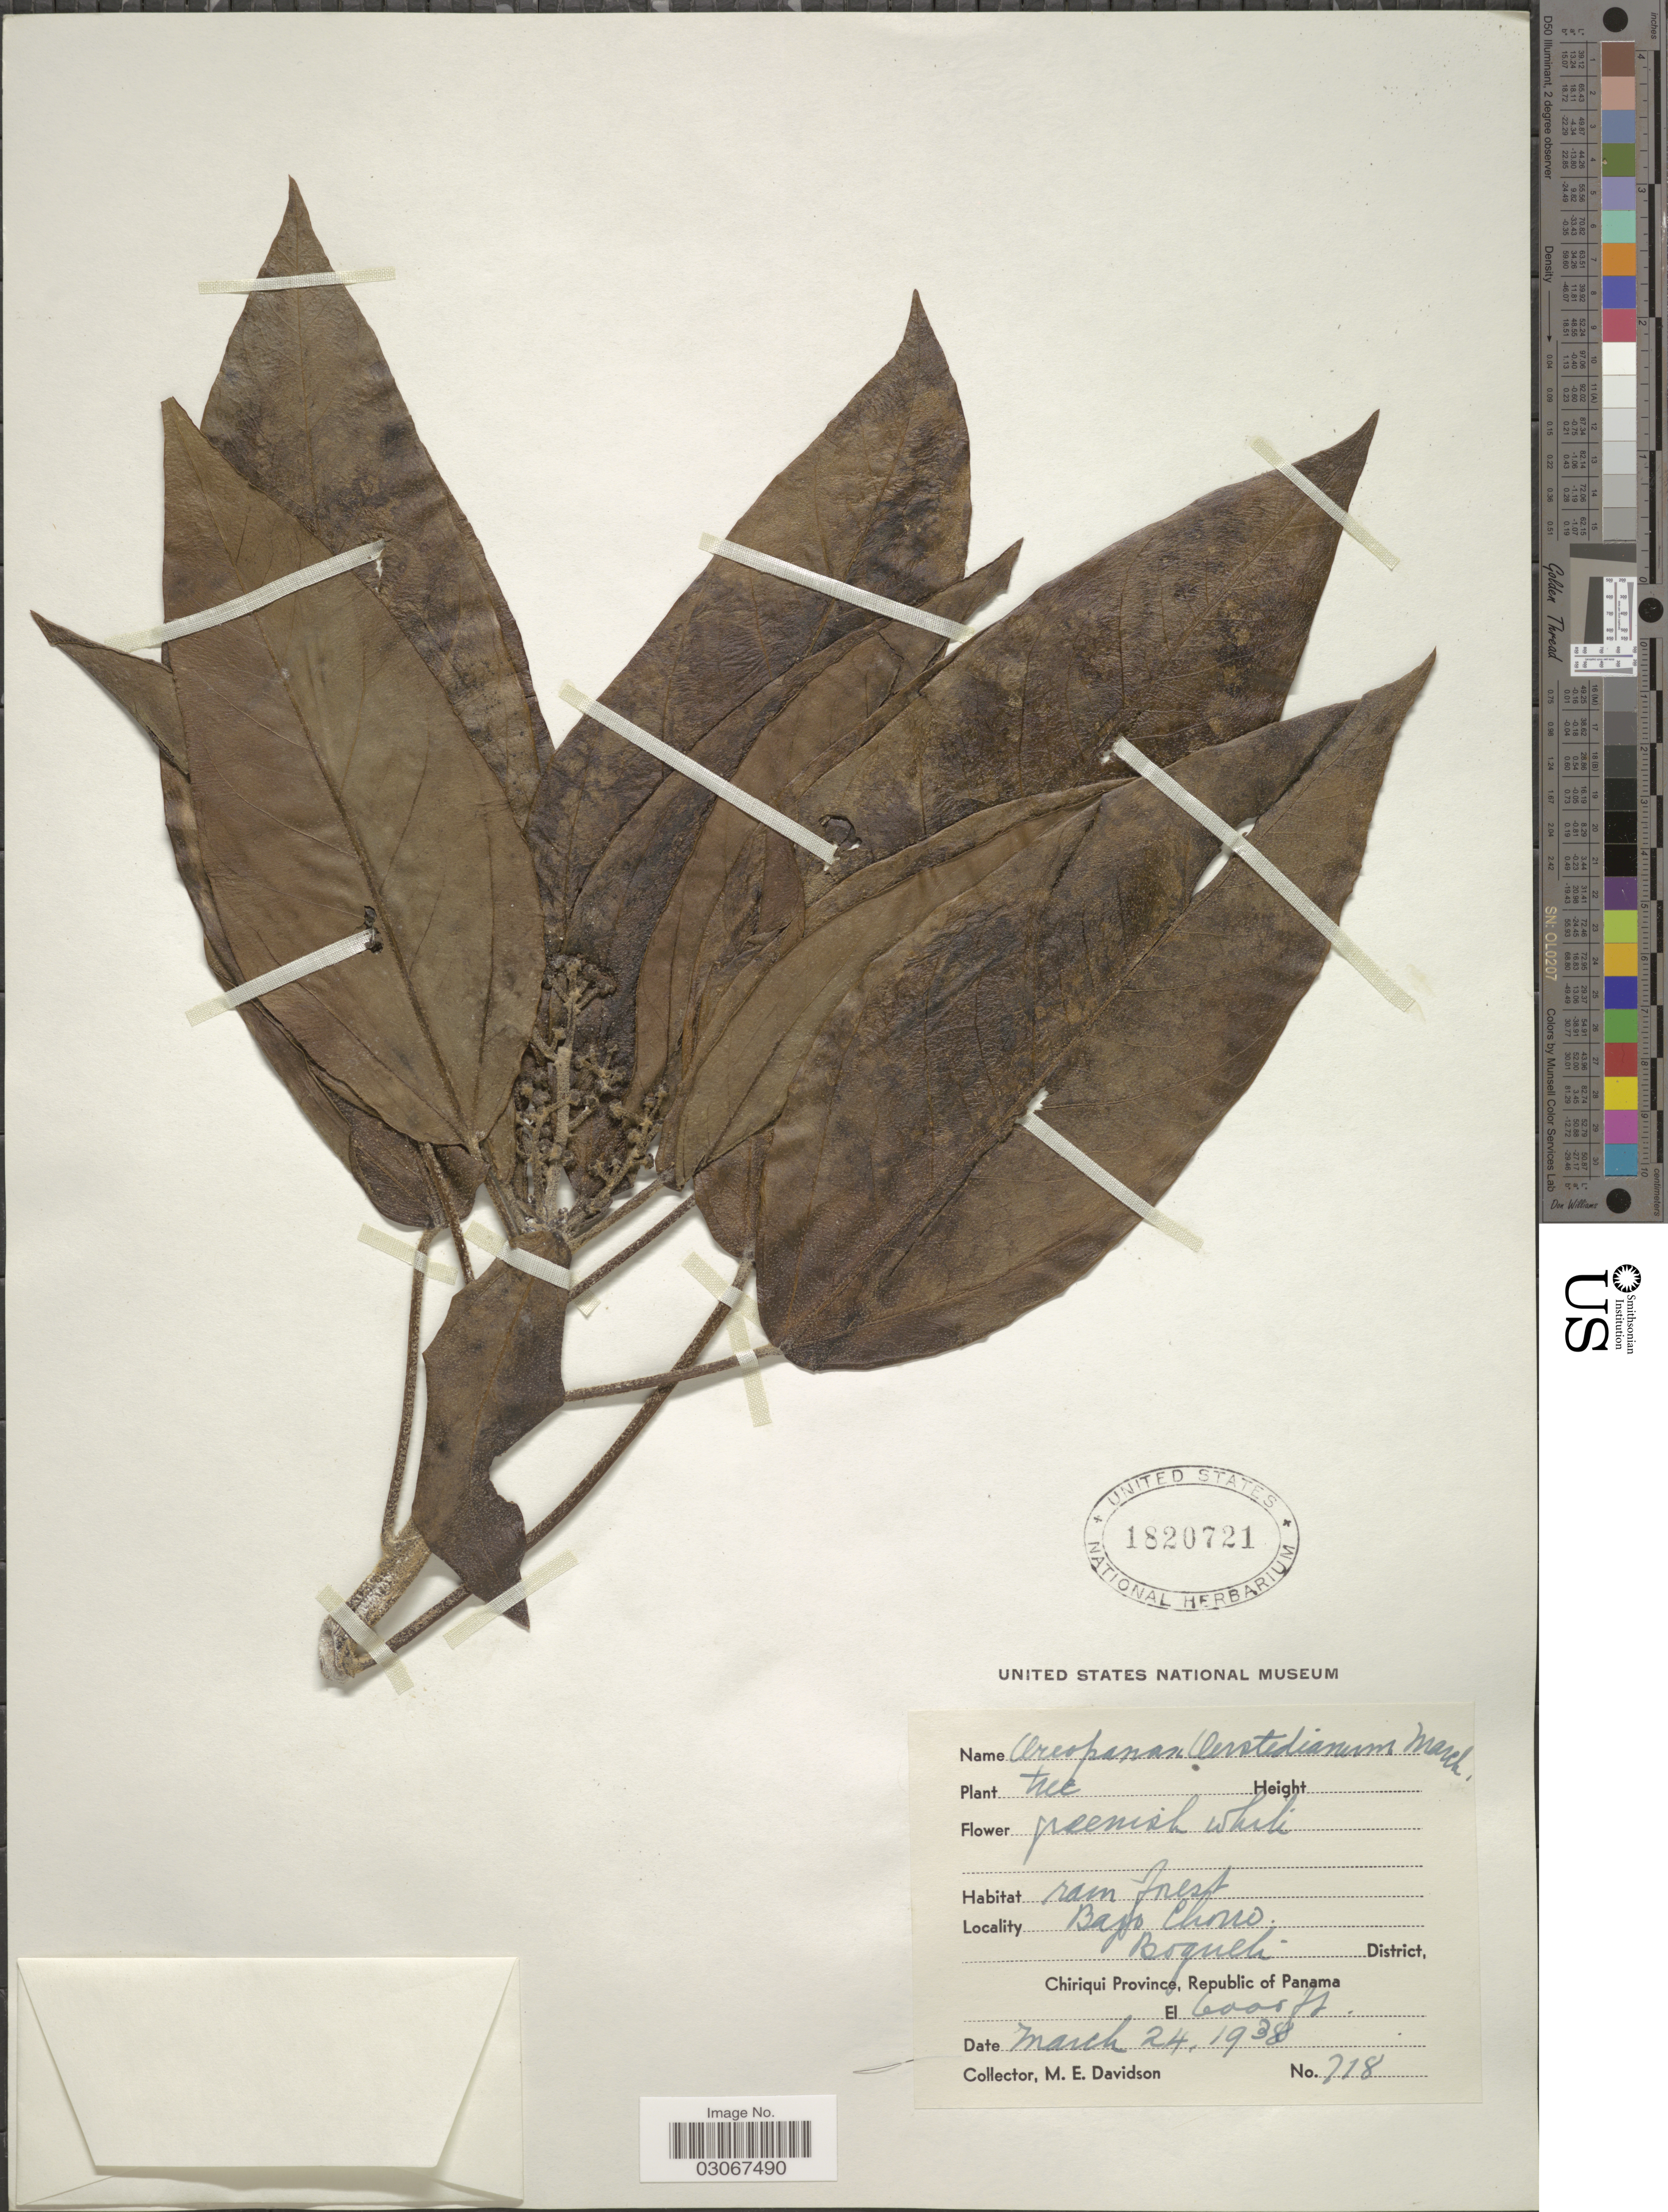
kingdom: Plantae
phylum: Tracheophyta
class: Magnoliopsida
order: Apiales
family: Araliaceae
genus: Oreopanax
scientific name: Oreopanax oerstedianus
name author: Marchal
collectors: M. E. Davidson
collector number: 718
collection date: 1938-03-24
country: Panama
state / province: Chiriqui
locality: Bajo Chorro. Boquete District.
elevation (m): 1829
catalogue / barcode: US 1820721